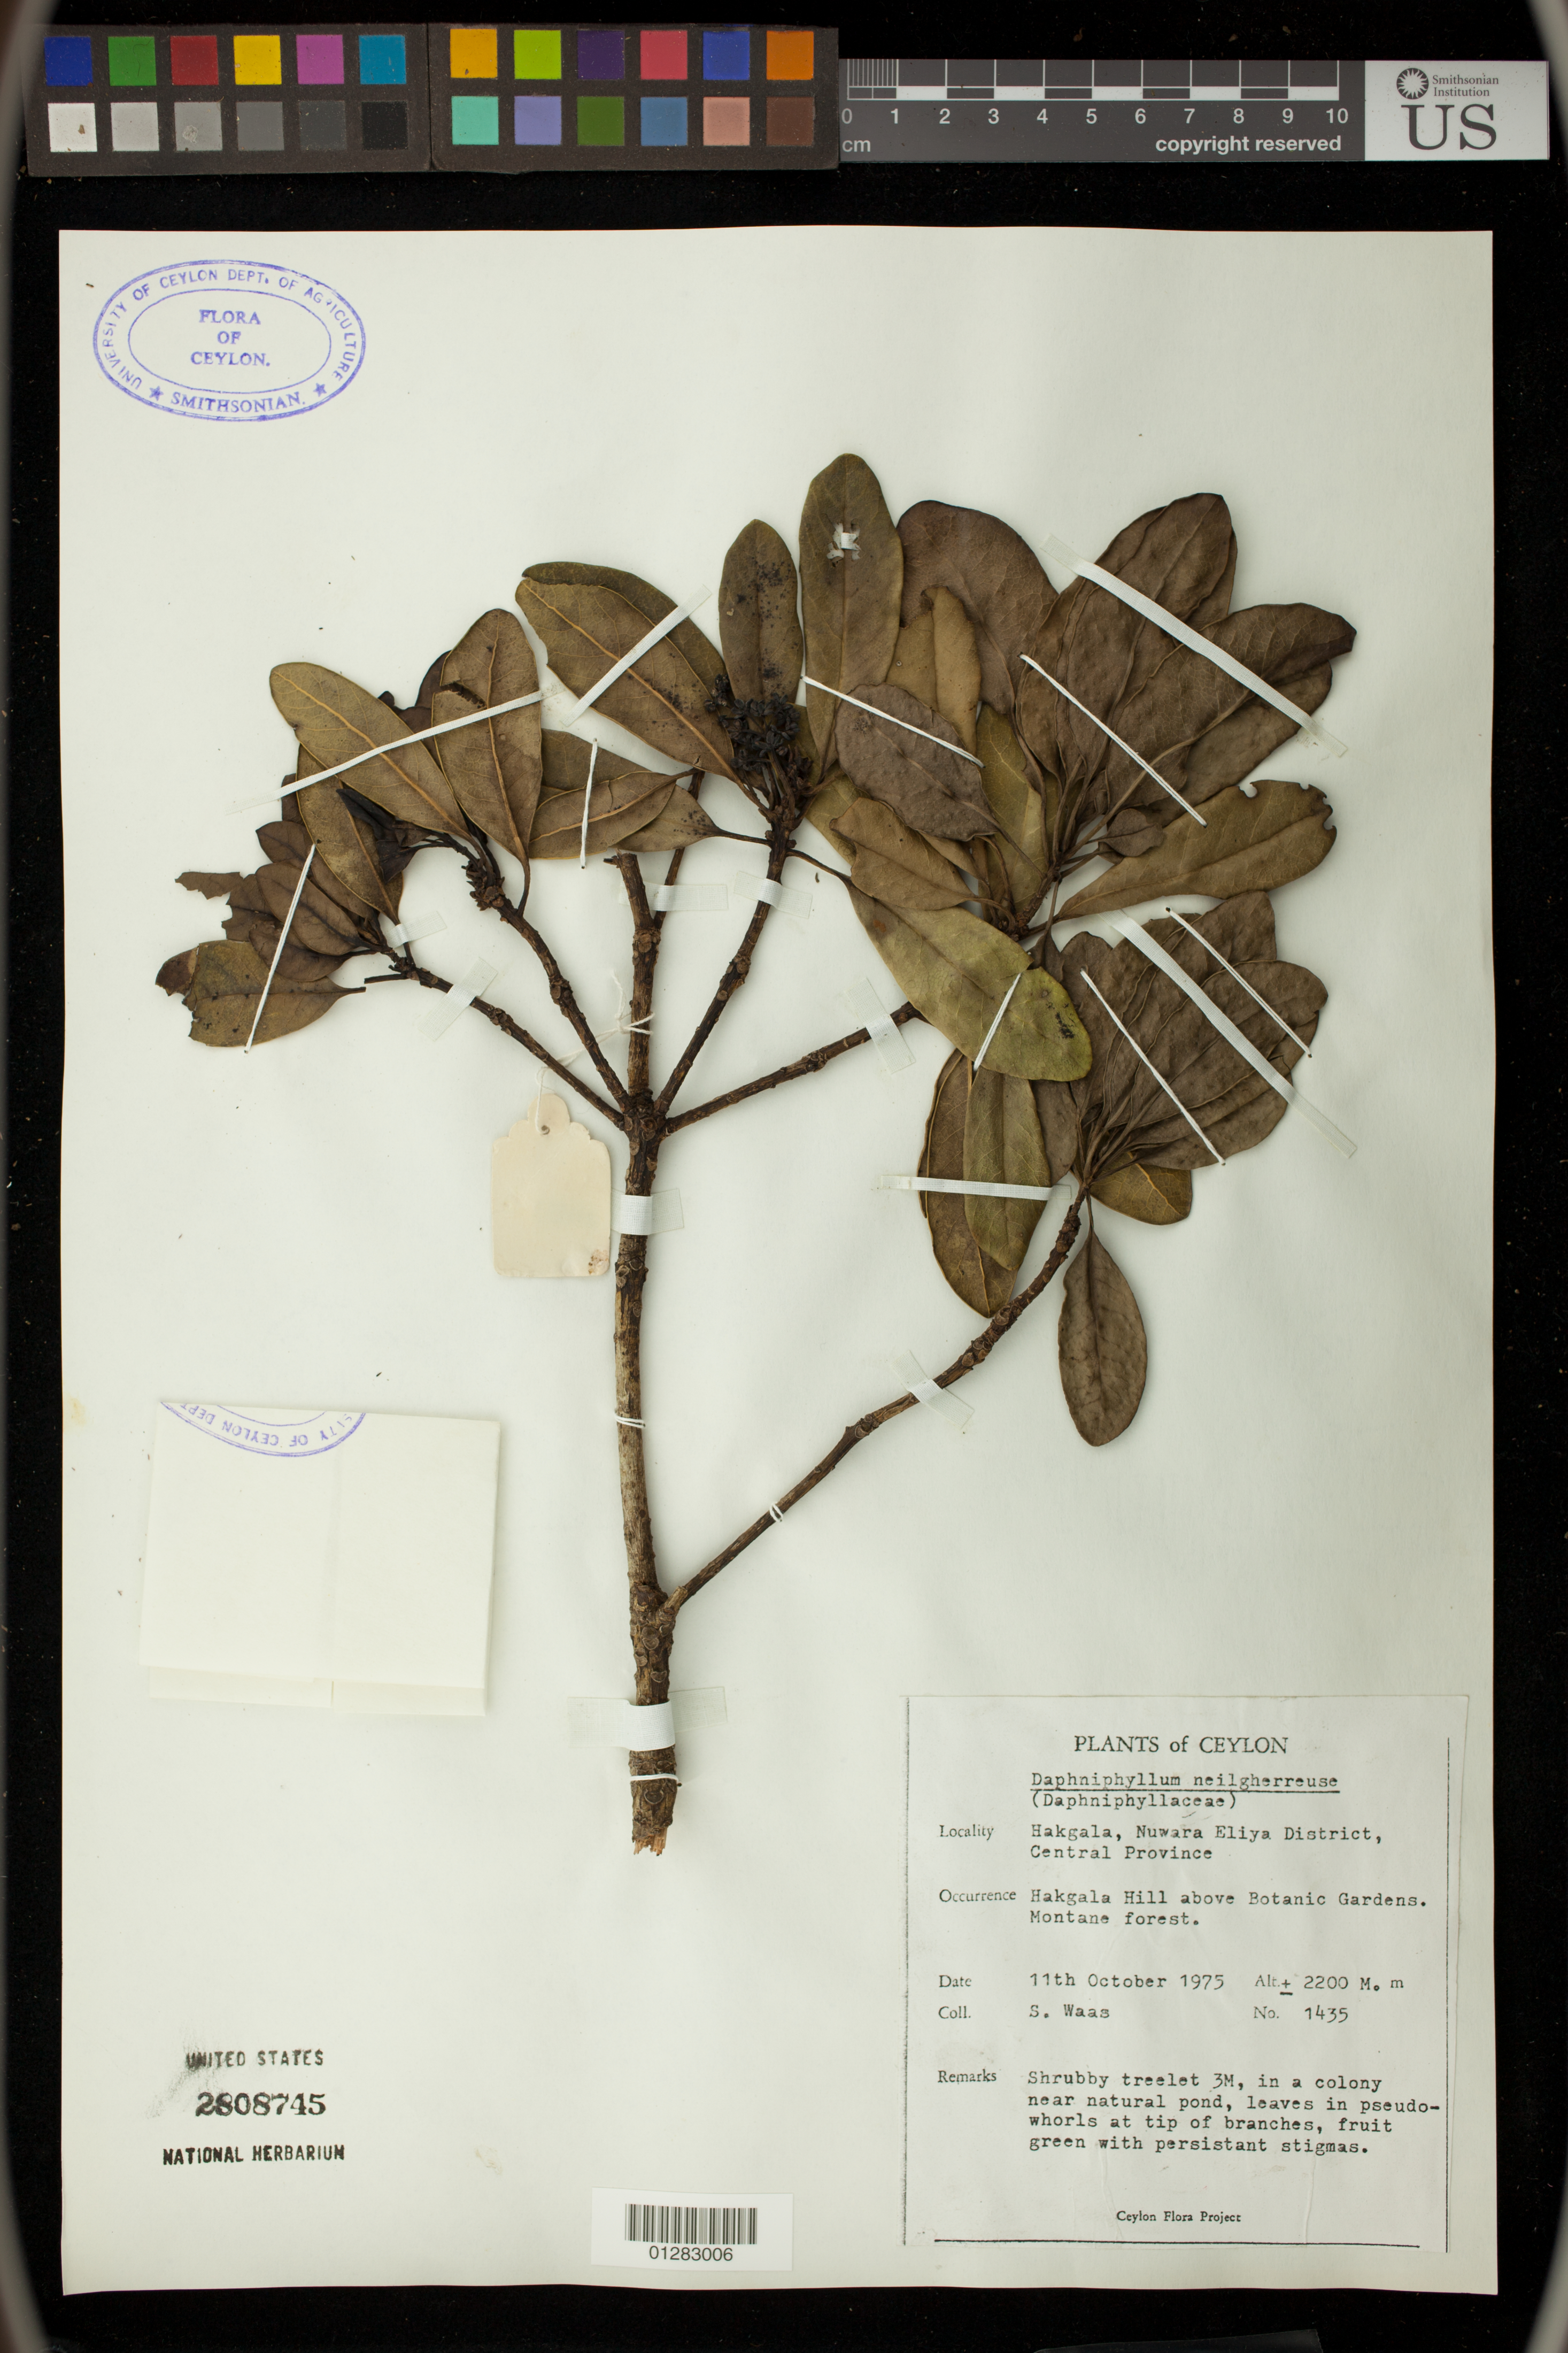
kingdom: Plantae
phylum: Tracheophyta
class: Magnoliopsida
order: Saxifragales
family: Daphniphyllaceae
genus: Daphniphyllum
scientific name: Daphniphyllum glaucescens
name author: Blume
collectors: S. Waas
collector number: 1435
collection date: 1975-10-11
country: Sri Lanka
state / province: Central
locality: Hakgala Hill above Botanic Gradens. Montane forest. Hakgala, Nuwara Eliya District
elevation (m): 671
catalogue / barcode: US 2808745